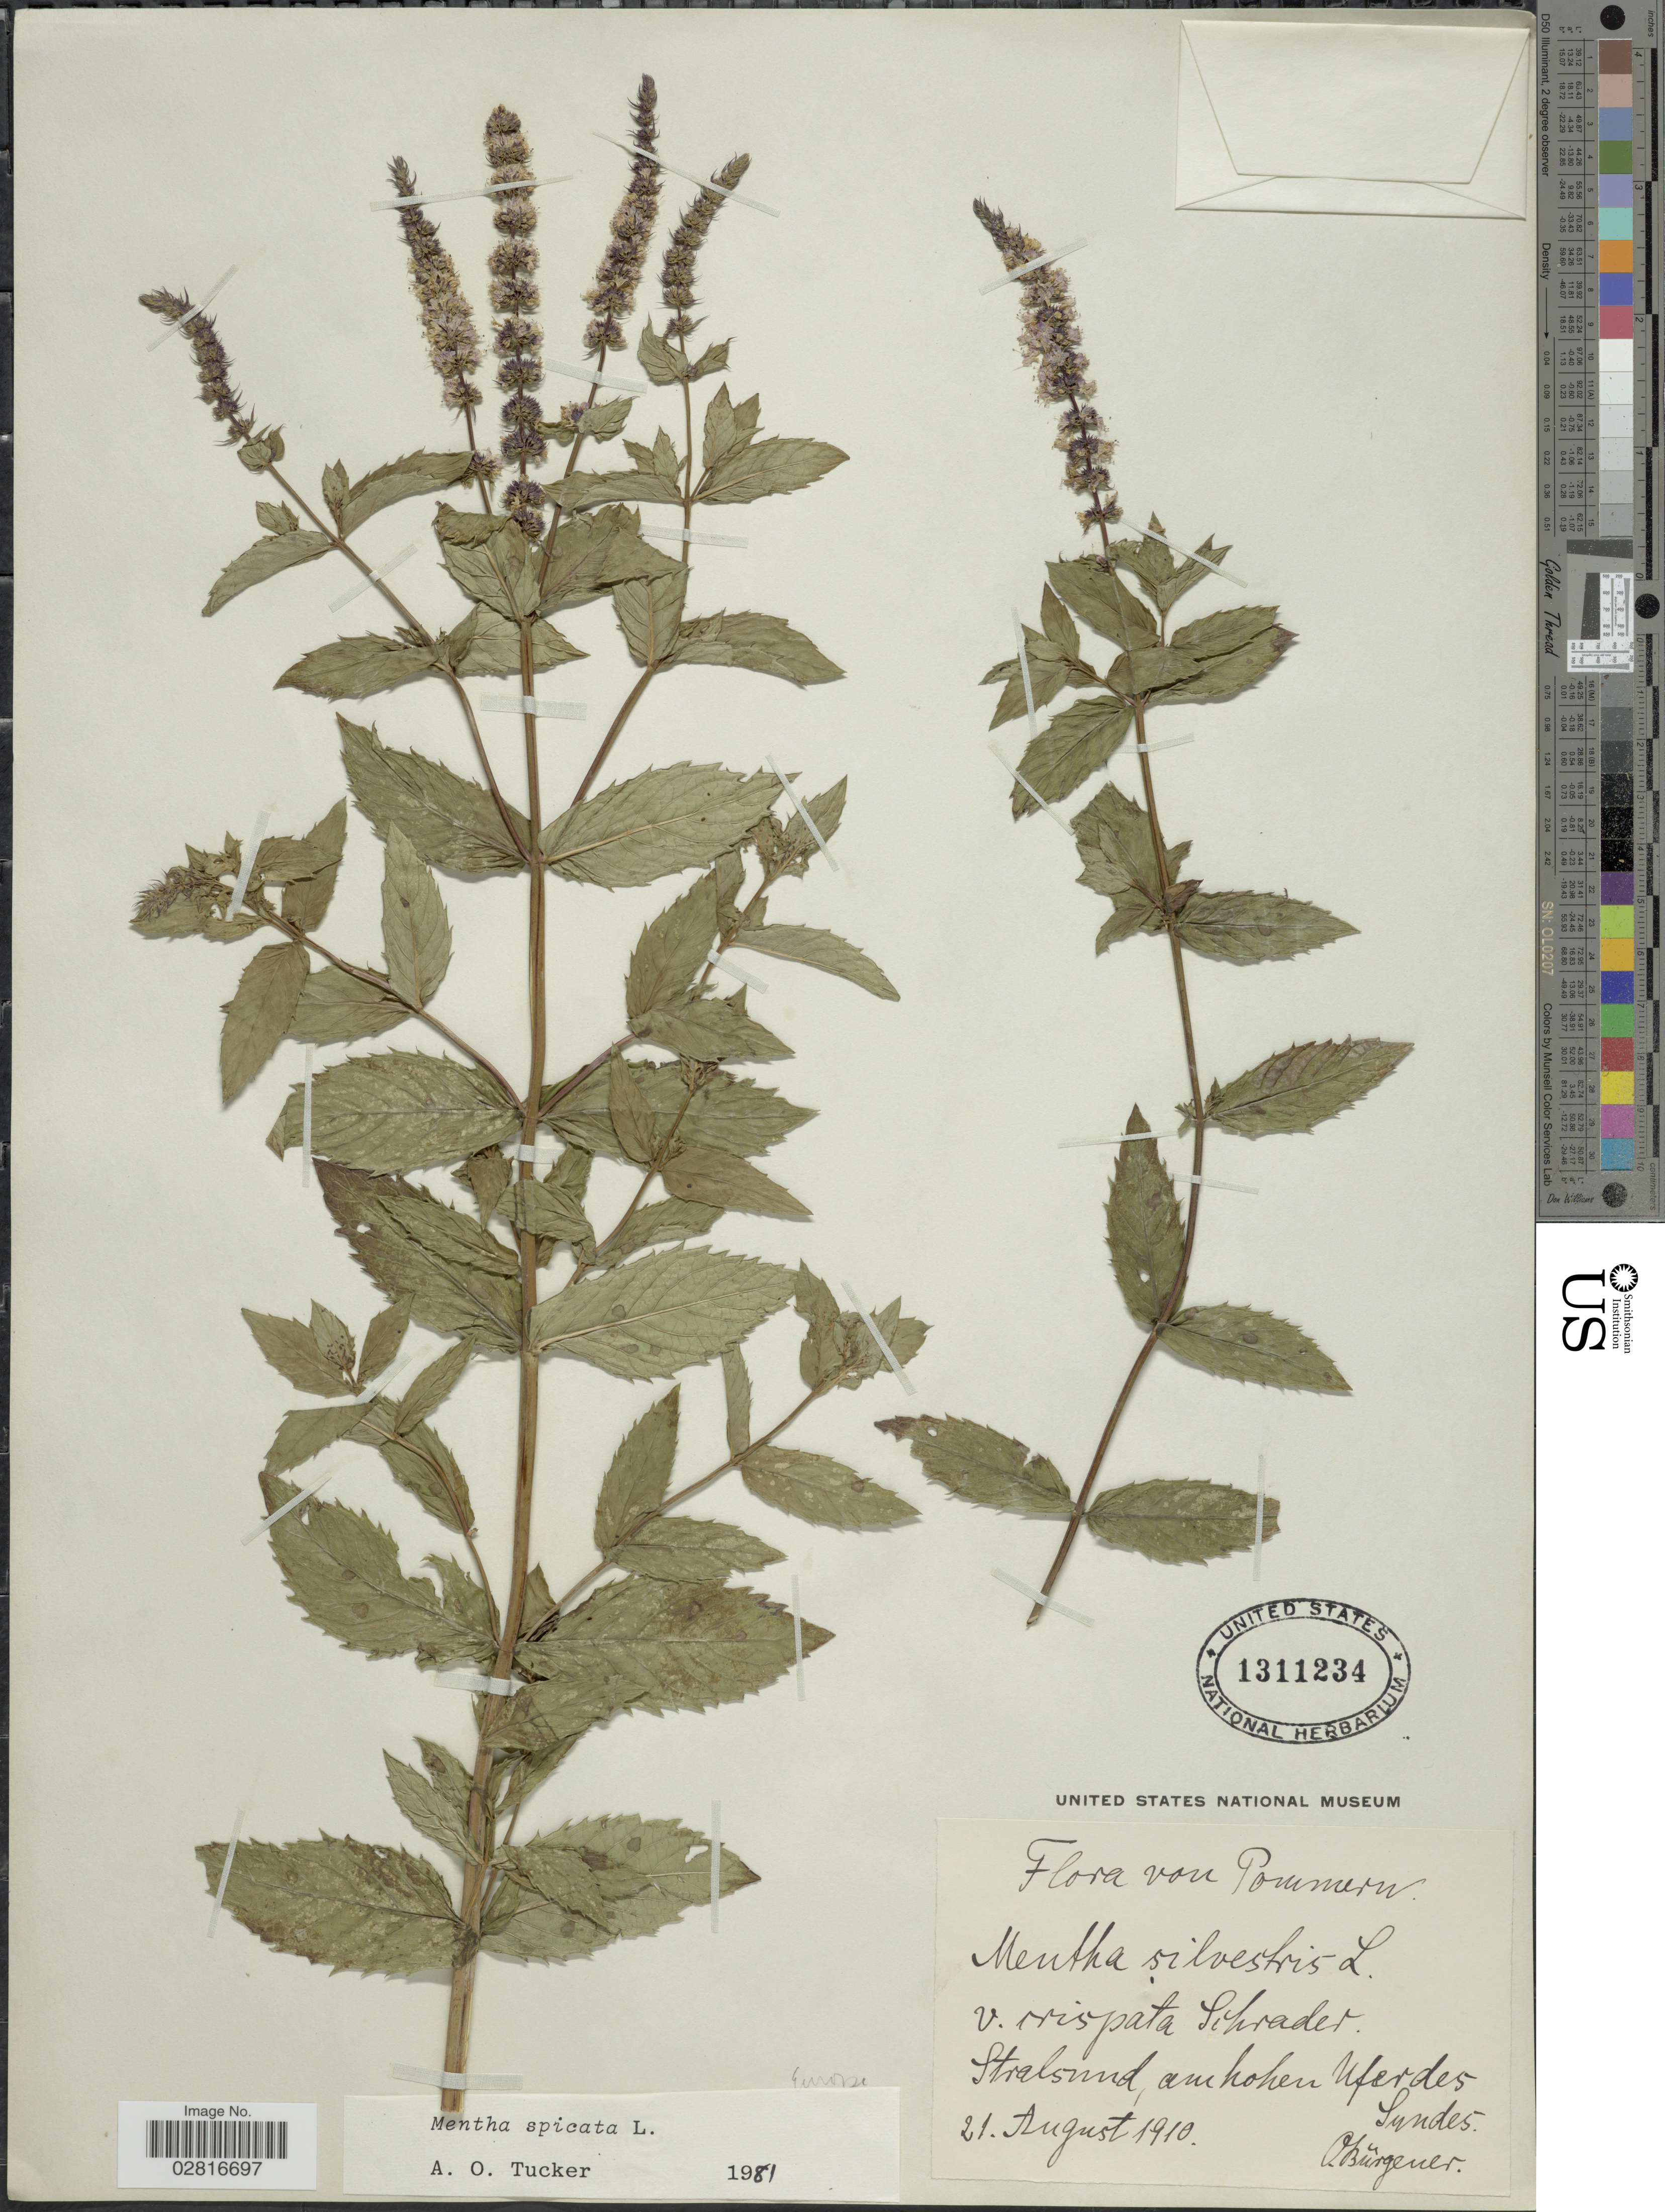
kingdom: Plantae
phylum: Tracheophyta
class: Magnoliopsida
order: Lamiales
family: Lamiaceae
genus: Mentha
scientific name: Mentha spicata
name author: L.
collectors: P. Bürgener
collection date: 1910-08-21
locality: Pommern. Stralsuud, amhohen Uferdes Sundes. [interpreted] Europe.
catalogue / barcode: US 1311234